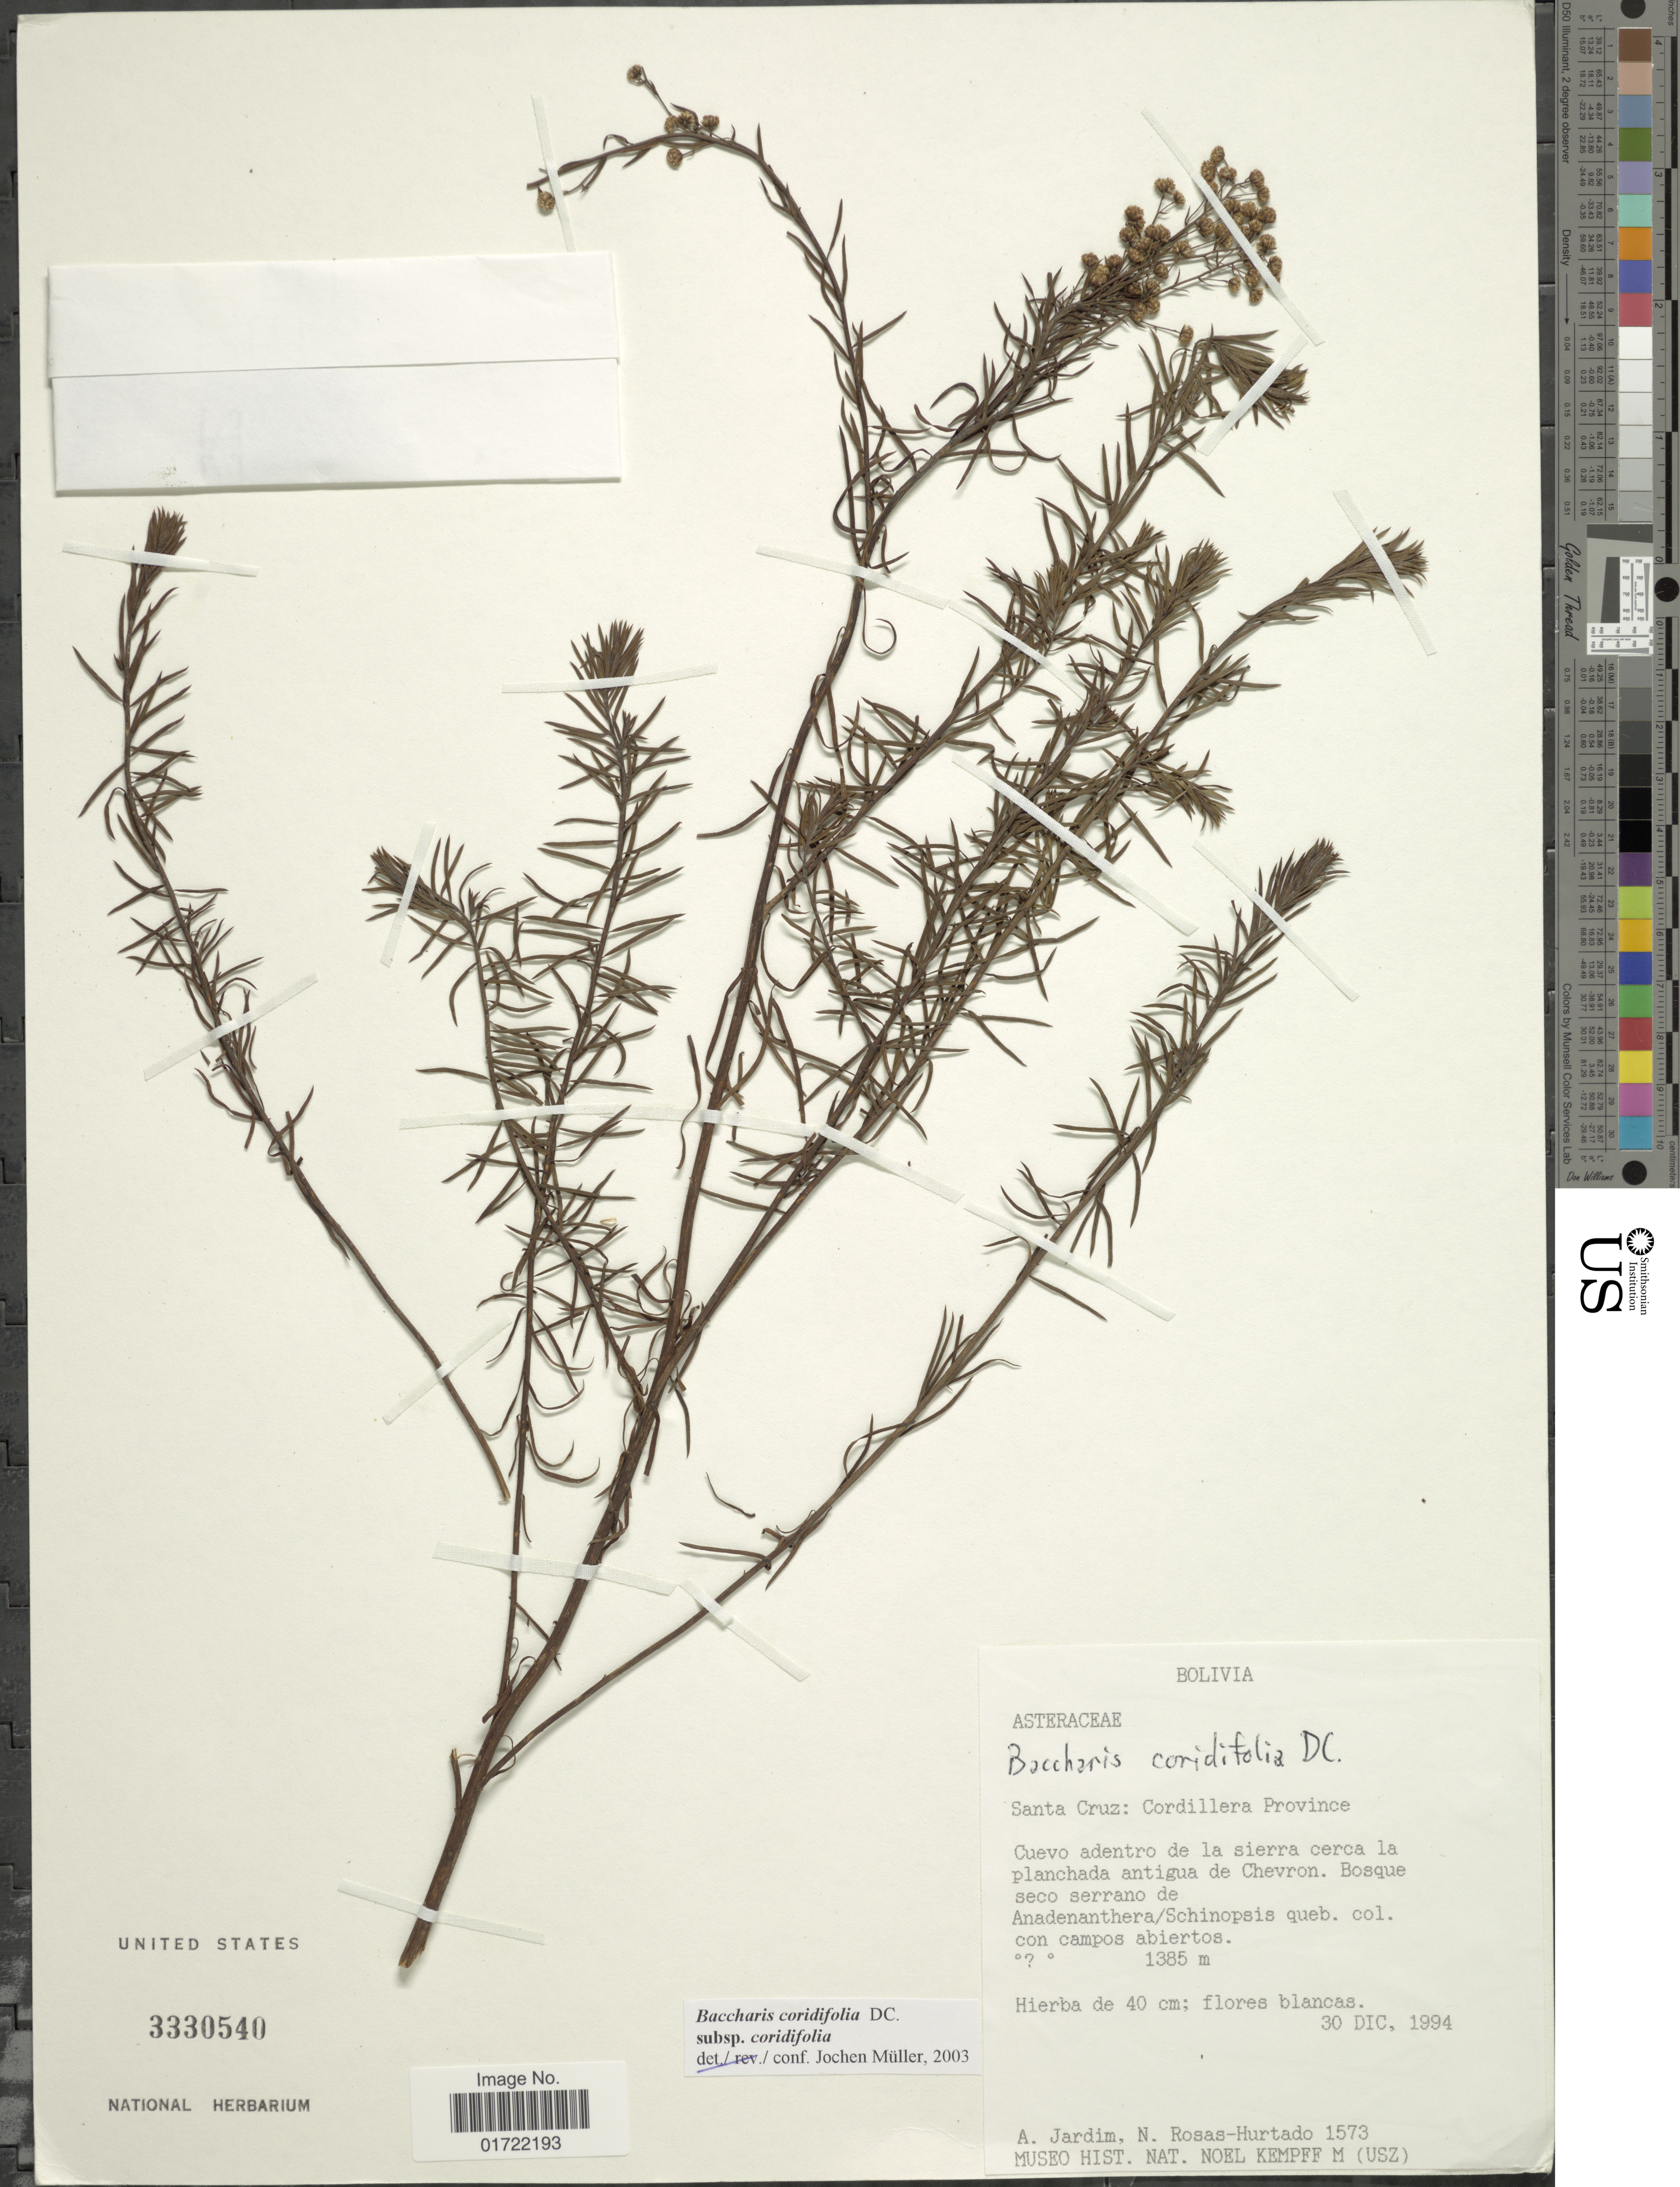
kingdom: Plantae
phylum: Tracheophyta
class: Magnoliopsida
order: Asterales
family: Asteraceae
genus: Baccharis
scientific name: Baccharis coridifolia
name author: DC.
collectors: A. Jardim & N. Rosas-Hurtado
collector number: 1573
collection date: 1994-12-30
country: Bolivia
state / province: Santa Cruz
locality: Cordillera Province, Cuevo adentro de la sierra serca la planchada antigua de Chevron, Bosque Seco serrano de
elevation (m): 1385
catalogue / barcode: US 3330540